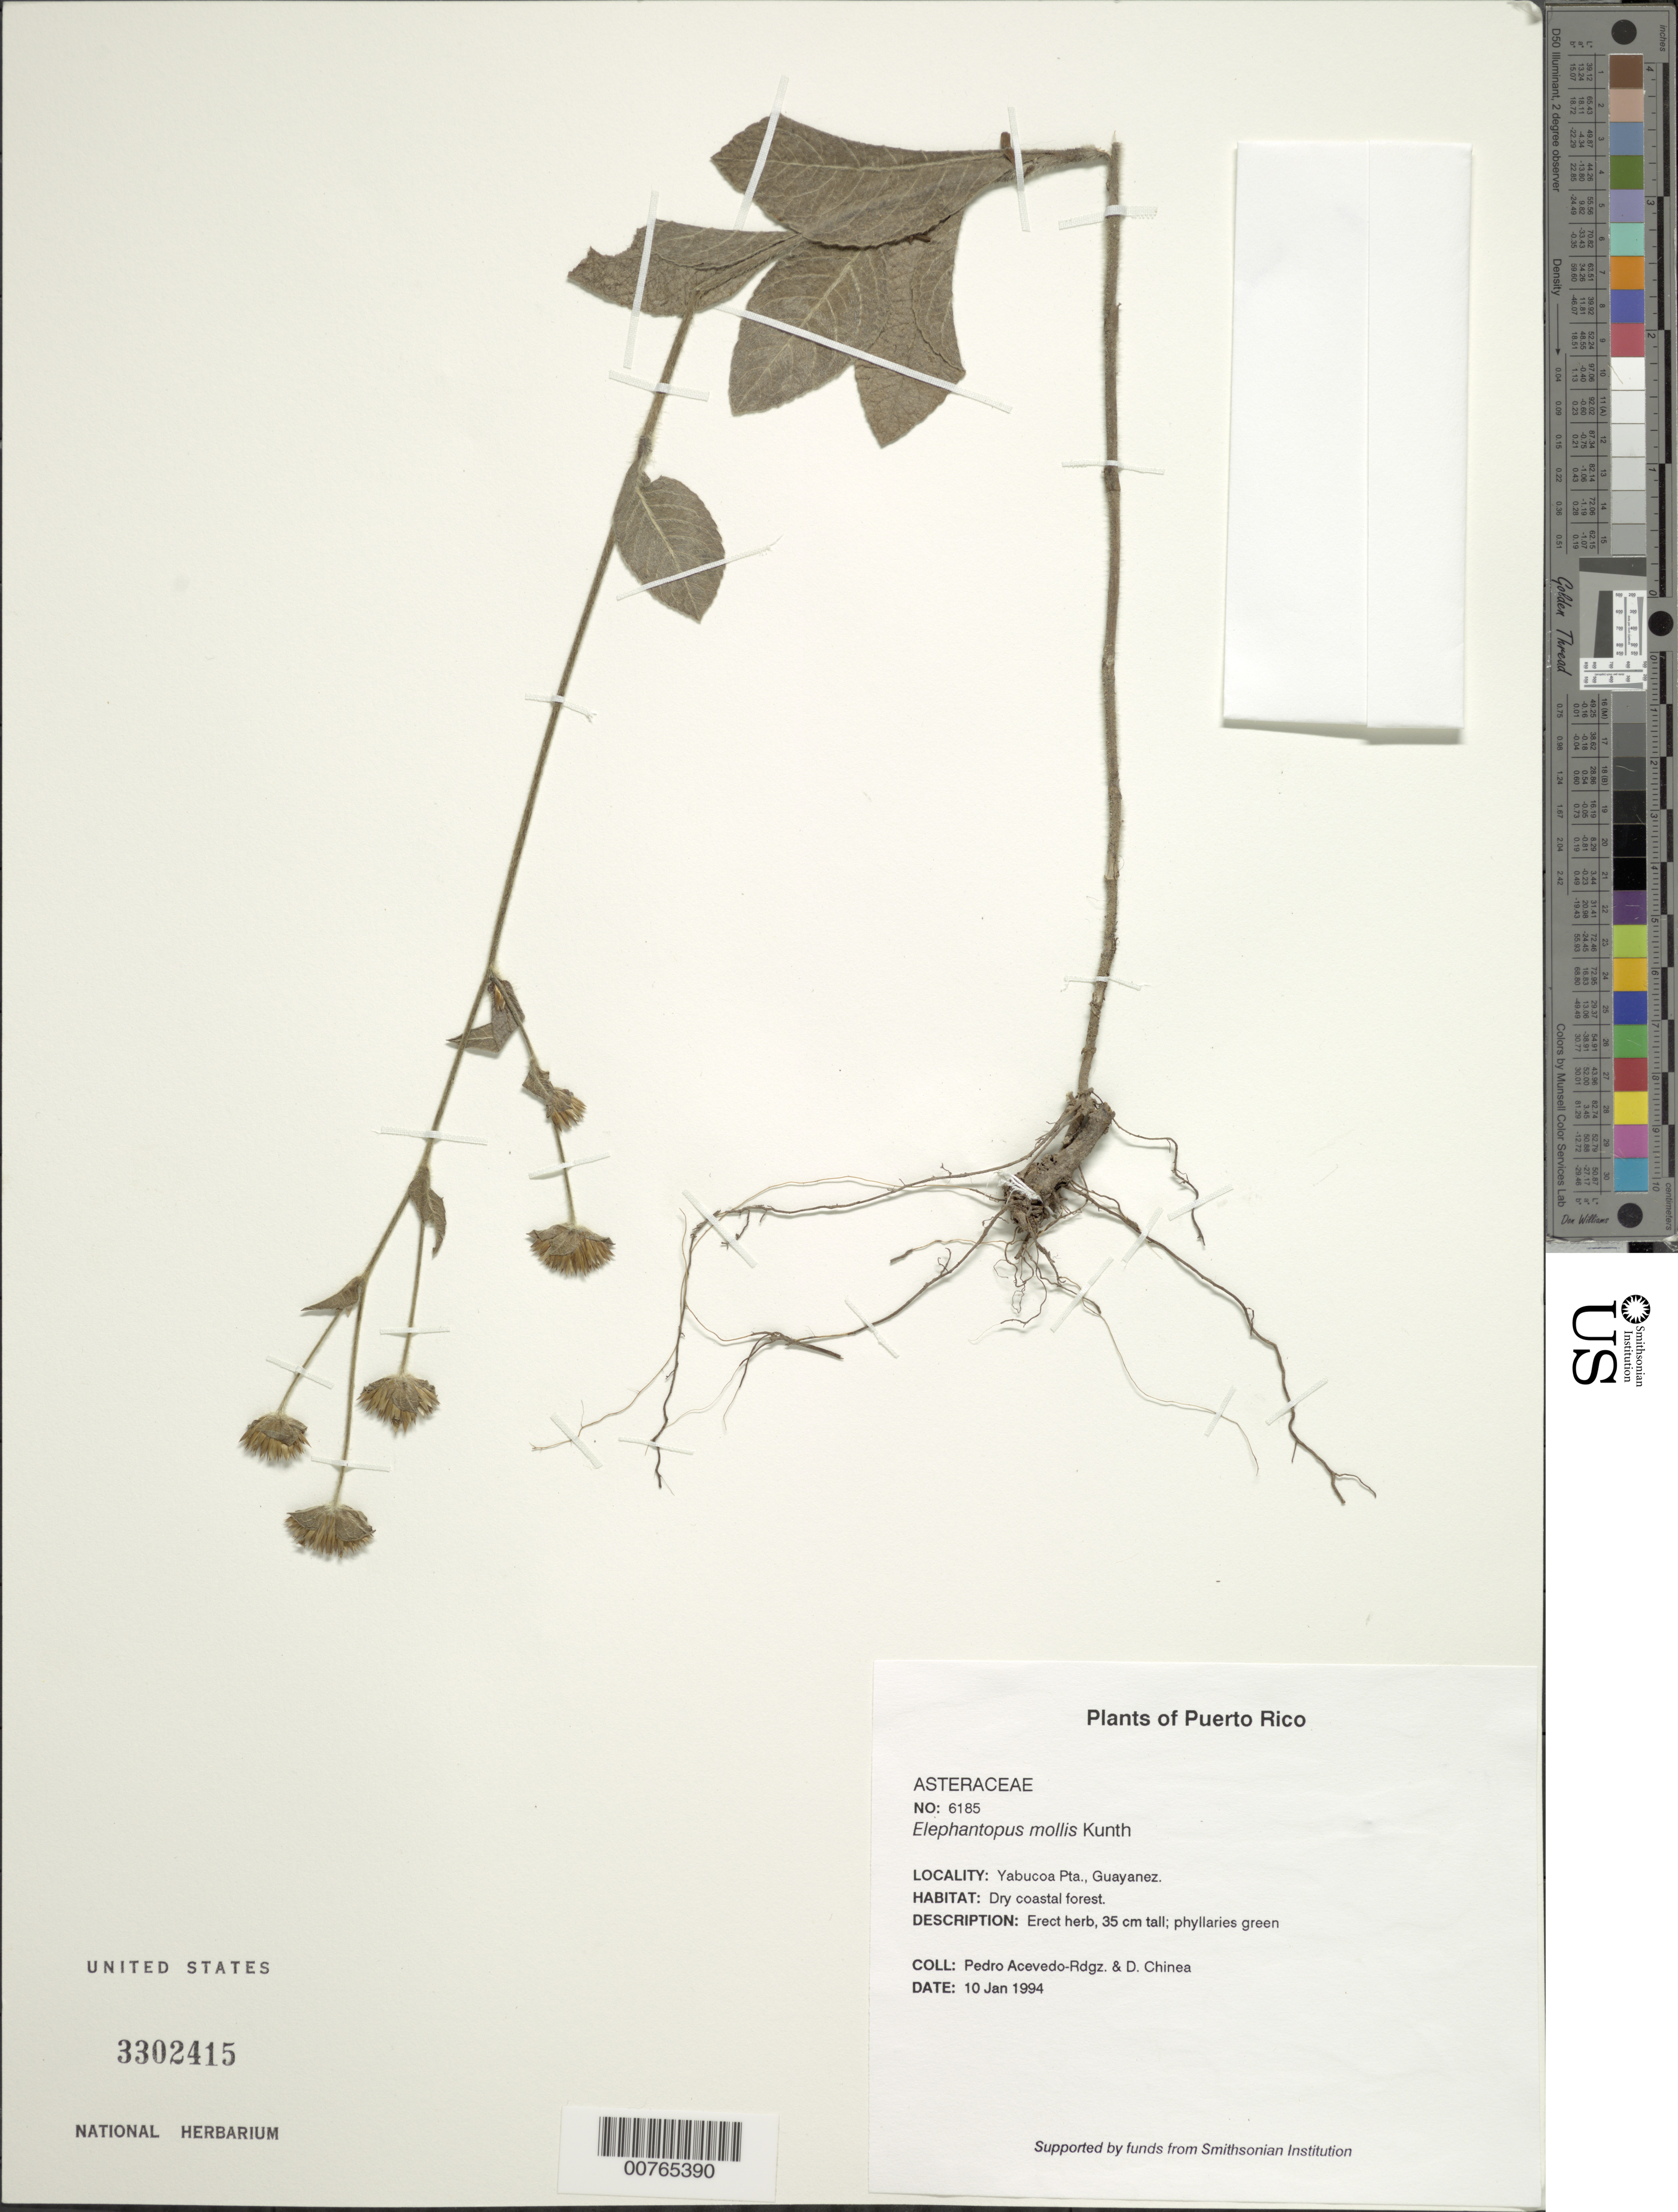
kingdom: Plantae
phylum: Tracheophyta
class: Magnoliopsida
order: Asterales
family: Asteraceae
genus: Elephantopus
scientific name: Elephantopus mollis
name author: Kunth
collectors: P. Acevedo-Rodr. & D. Chinea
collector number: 6185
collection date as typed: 10 Jan 1994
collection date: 1994-01-10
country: Puerto Rico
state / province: Yabucoa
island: Puerto Rico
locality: Yabucoa Pta., Guayanes.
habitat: Dry coastal forest.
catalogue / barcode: US 3302415